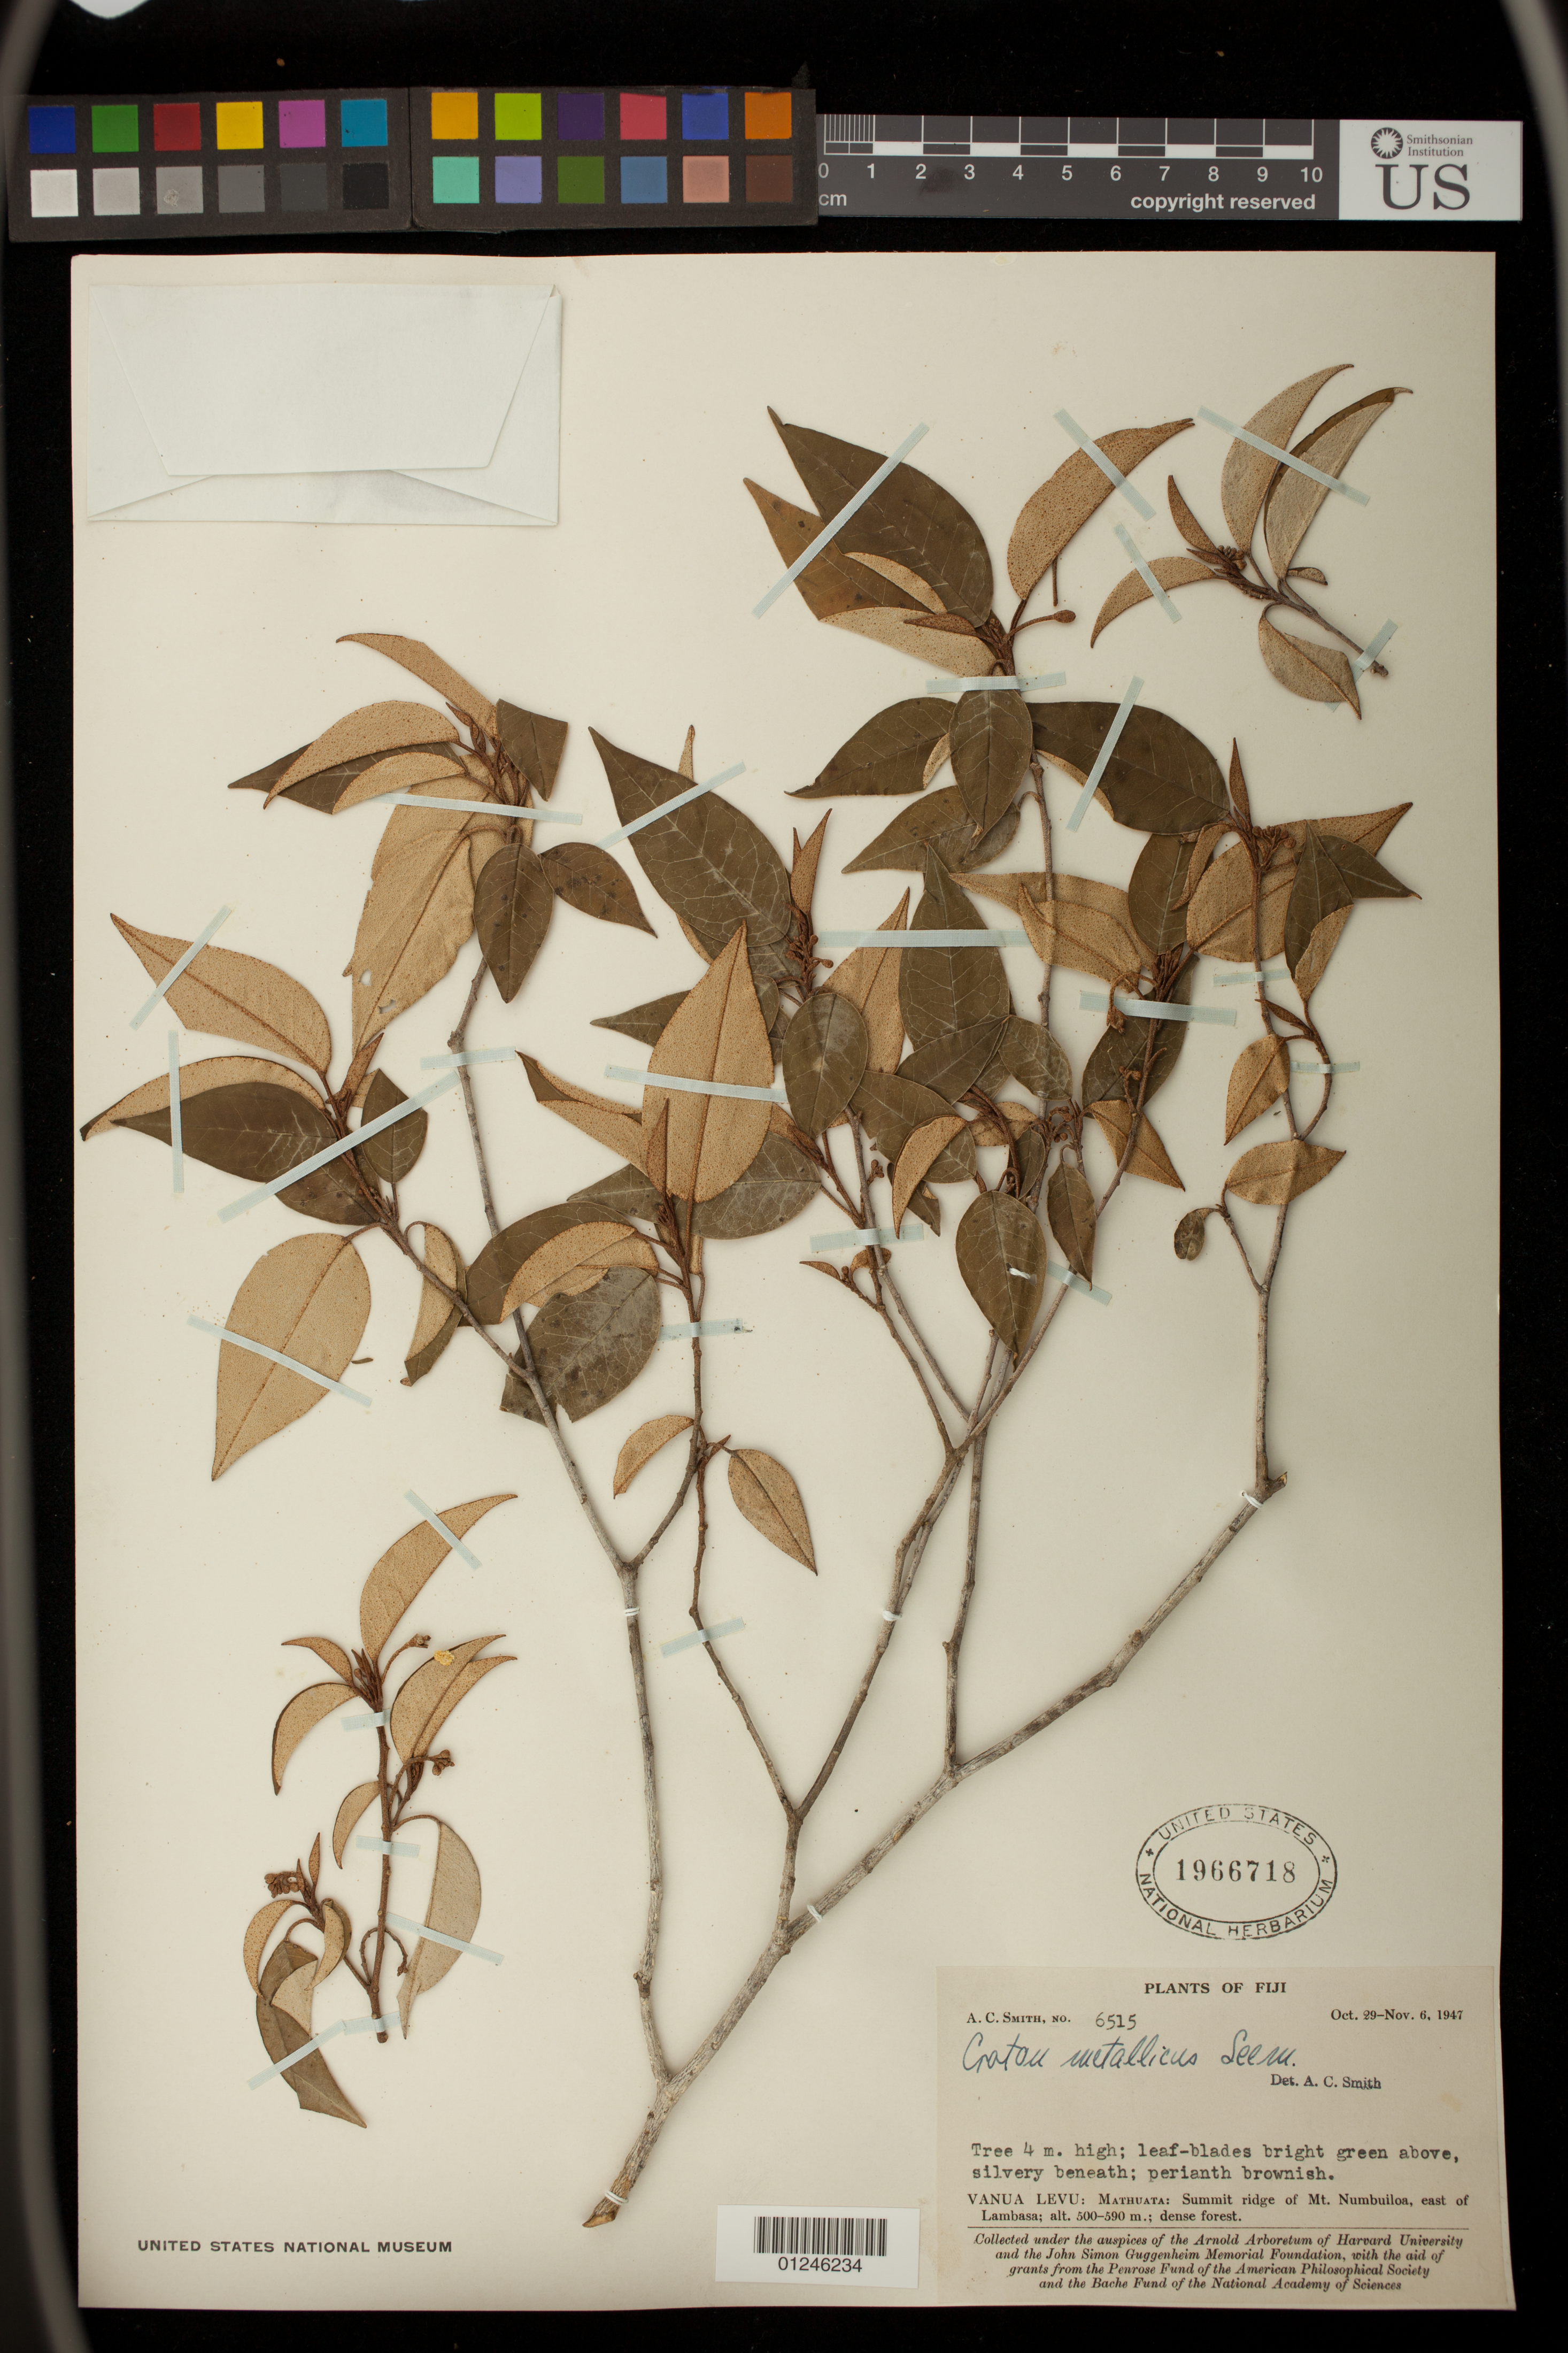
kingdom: Plantae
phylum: Tracheophyta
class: Magnoliopsida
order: Malpighiales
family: Euphorbiaceae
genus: Croton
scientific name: Croton metallicus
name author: Müll. Arg.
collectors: A. C. Smith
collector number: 6515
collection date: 1947-10-29/1947-11-06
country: Fiji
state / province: Northern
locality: Venua Levu: Mathuata: summit ridge of Mt. Numbuiloa, east of Lambasa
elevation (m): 500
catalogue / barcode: US 1966718